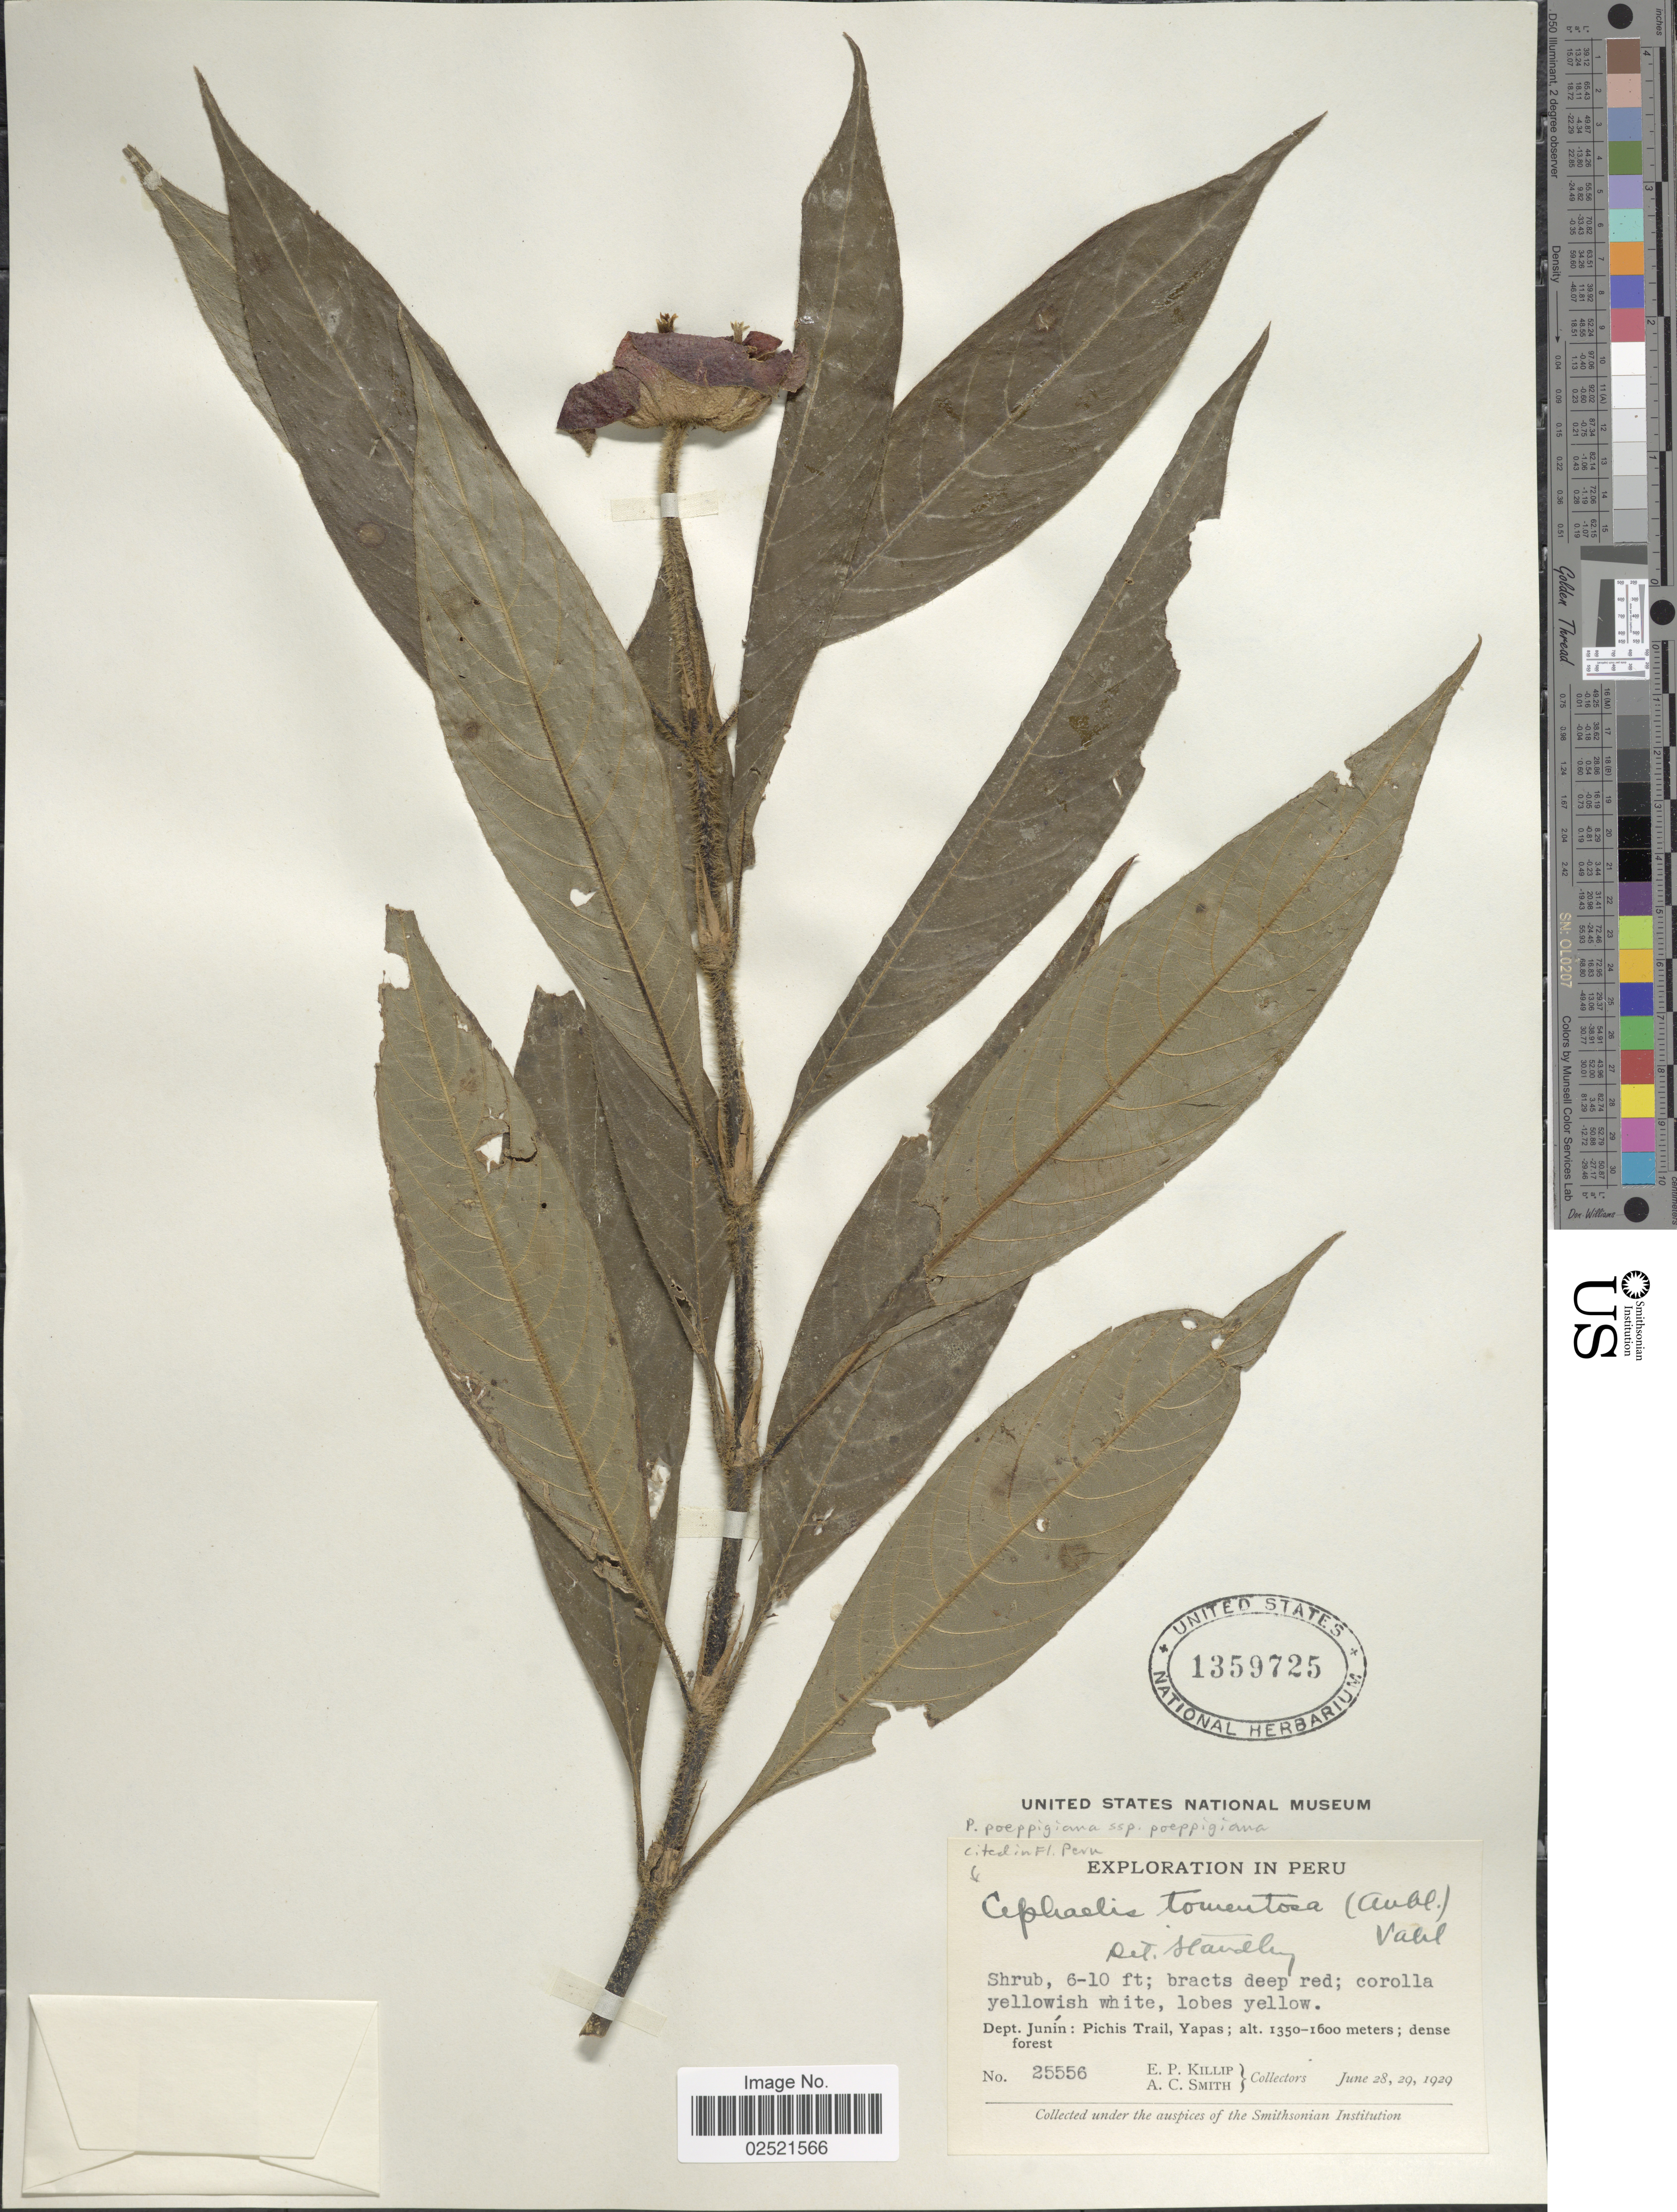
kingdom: Plantae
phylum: Tracheophyta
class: Magnoliopsida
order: Gentianales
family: Rubiaceae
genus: Psychotria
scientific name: Psychotria poeppigiana subsp. poeppigiana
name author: Müll. Arg.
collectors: E. P. Killip & A. C. Smith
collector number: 25556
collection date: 1929-06-28/1929-06-29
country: Peru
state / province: Junín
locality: Pichis Trail, Yapas.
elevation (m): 1350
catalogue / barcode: US 1359725